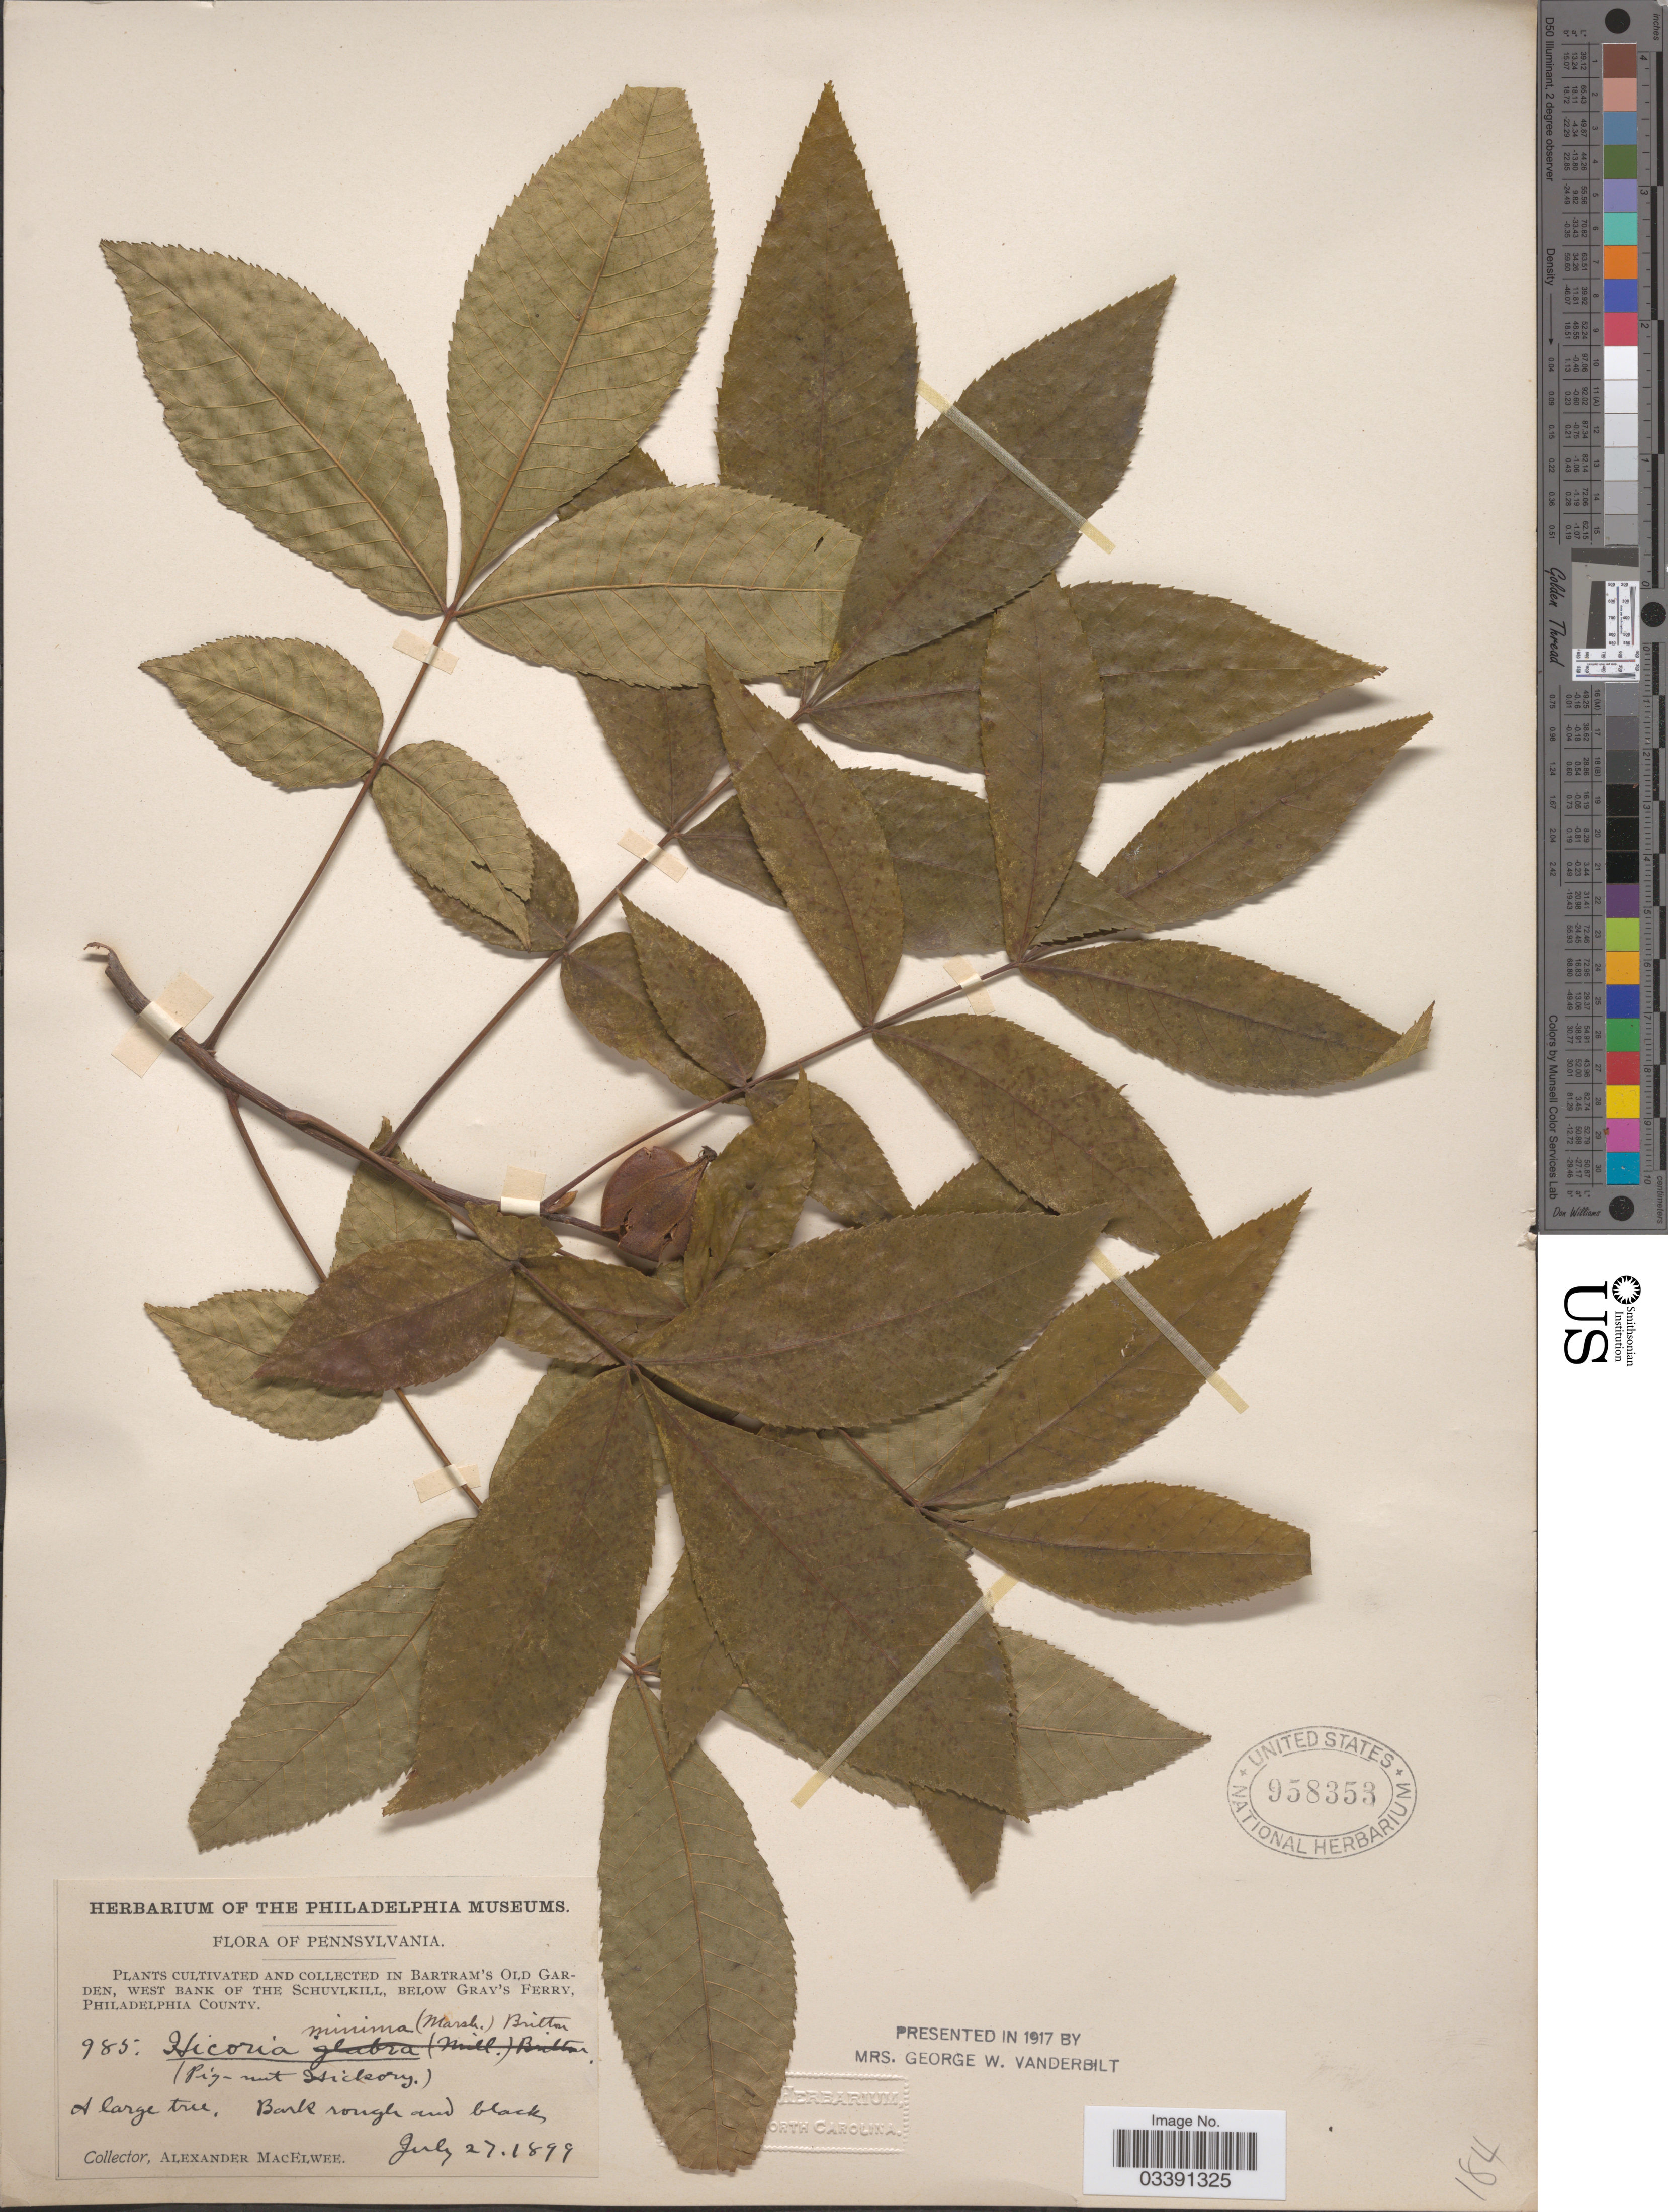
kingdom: Plantae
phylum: Tracheophyta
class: Magnoliopsida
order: Fagales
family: Juglandaceae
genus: Carya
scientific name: Carya cordiformis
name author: (Wangenh.) K. Koch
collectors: A. MacElwee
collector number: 985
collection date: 1899-07-27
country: United States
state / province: Pennsylvania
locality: Bartram's Old Garden, West Bank of the Schuylkill, below Gray's Ferry, Philadelphia County.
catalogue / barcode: US 958353